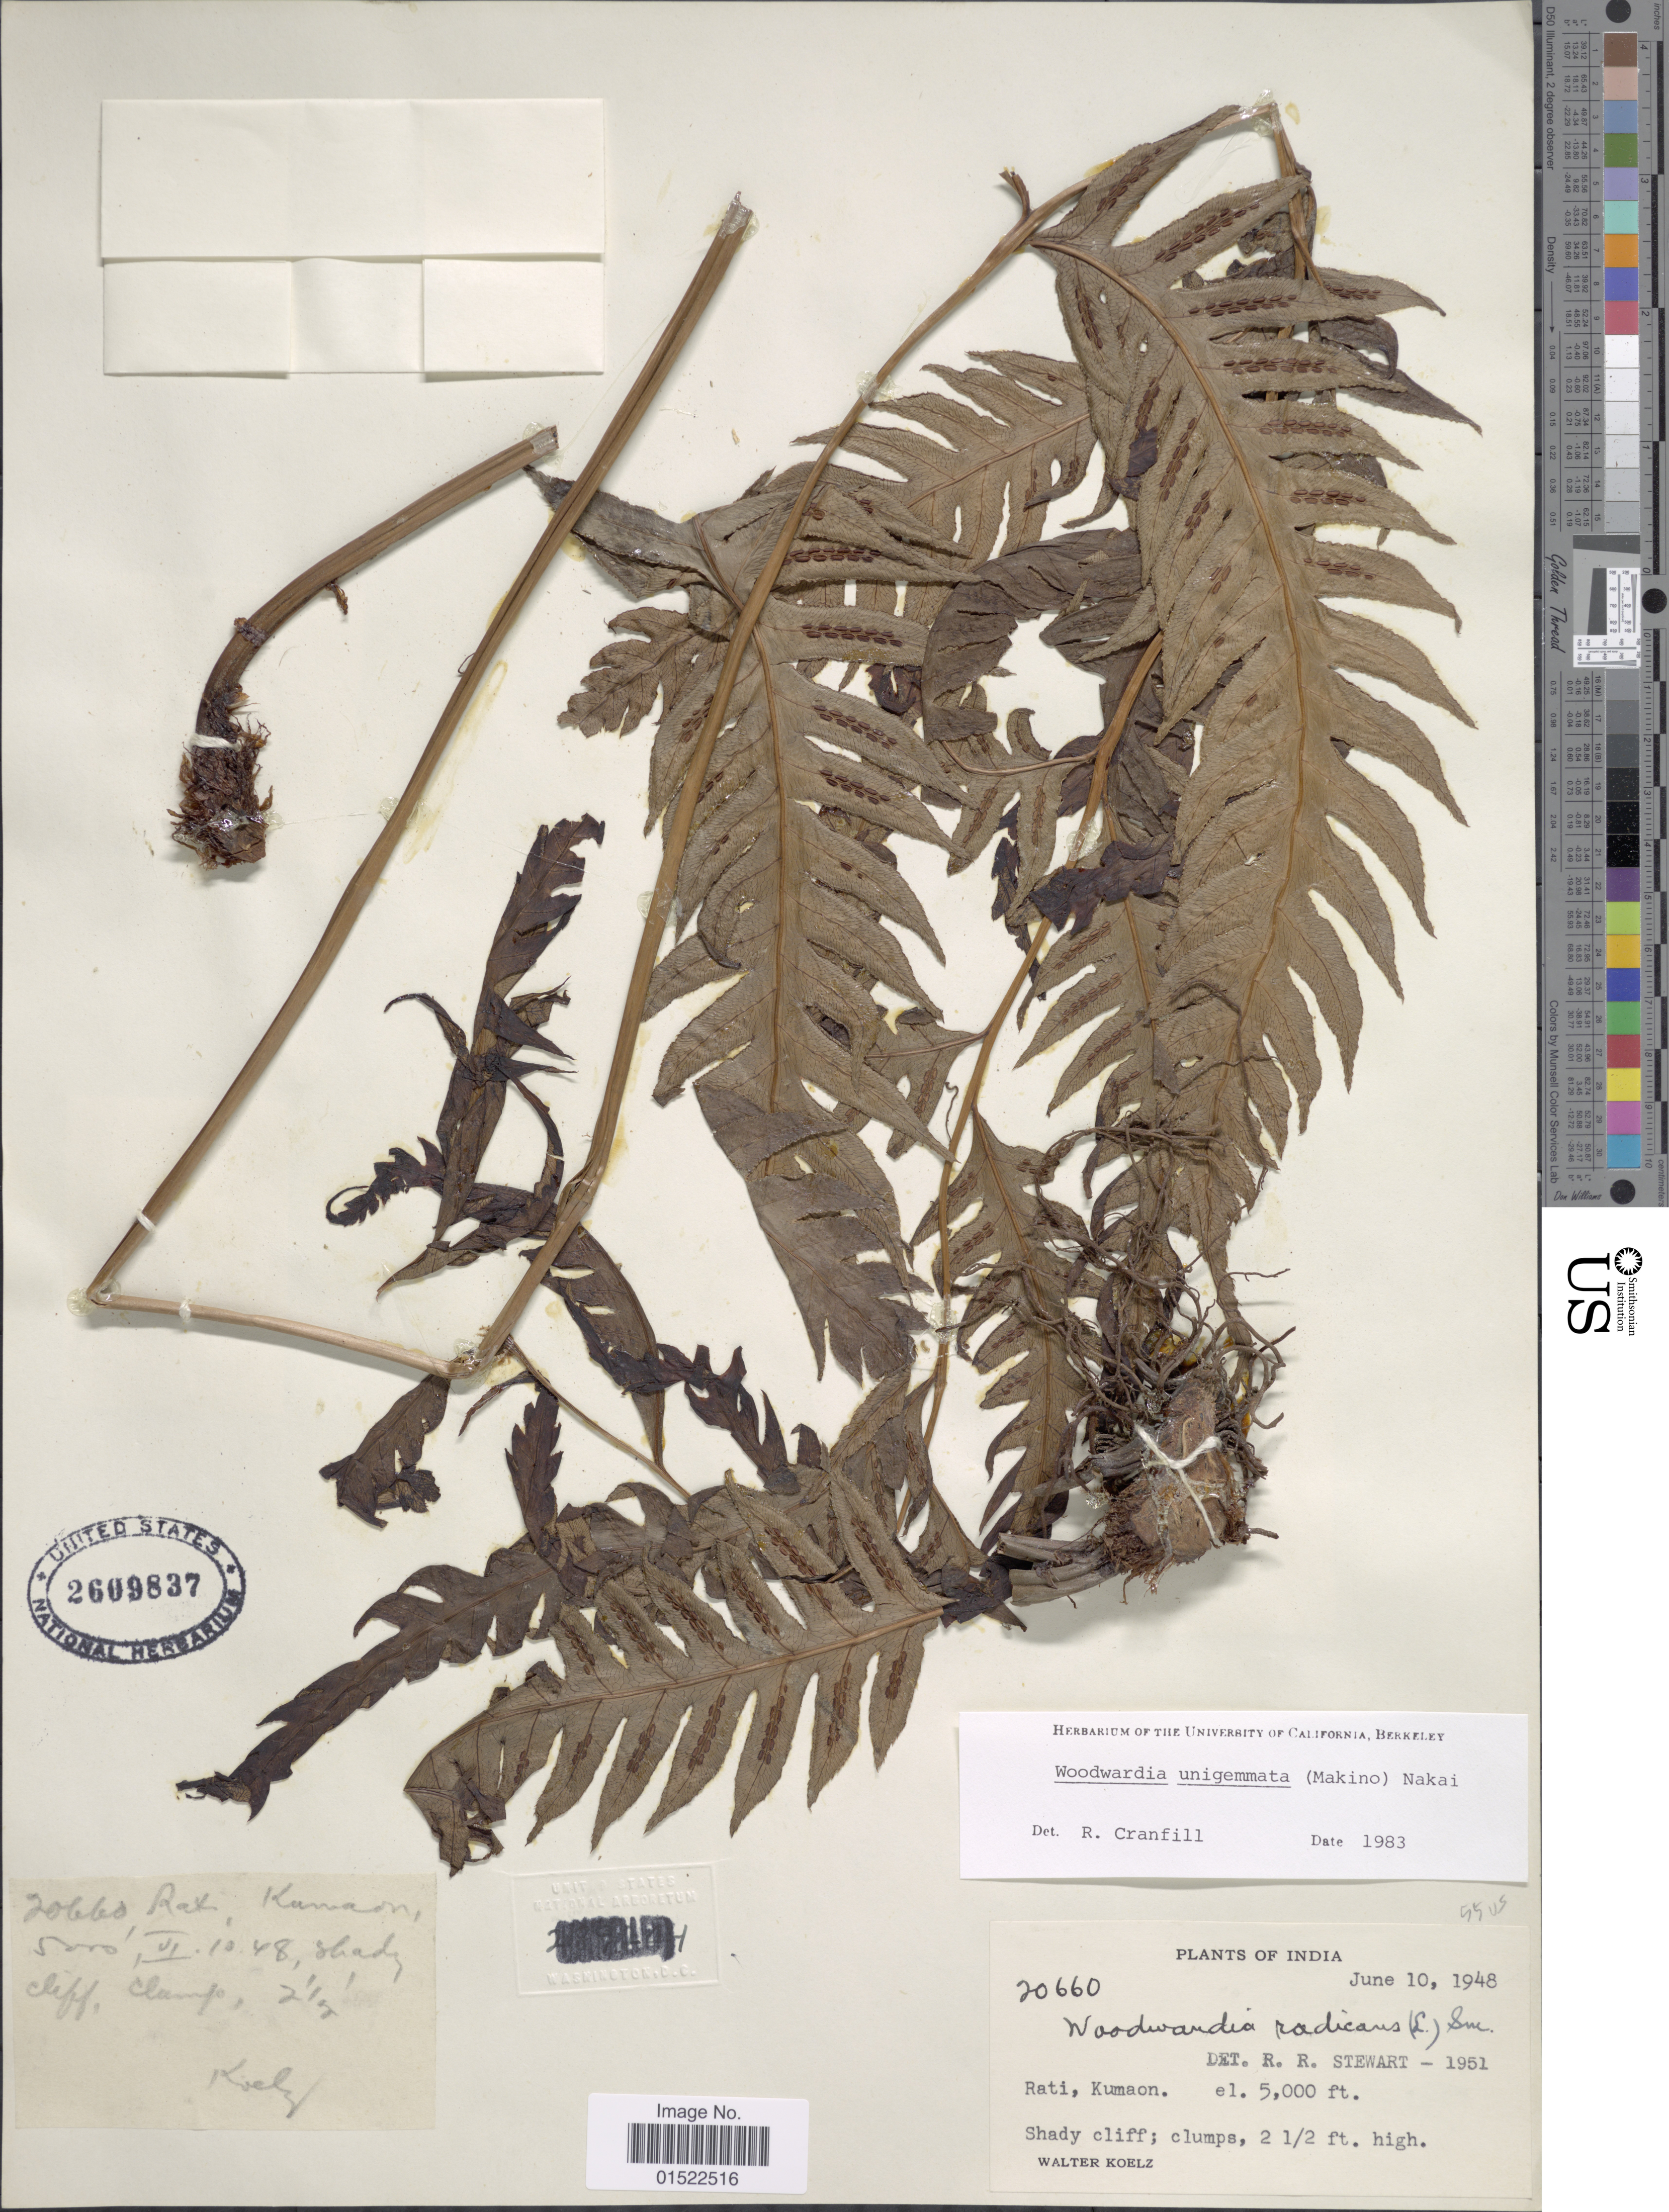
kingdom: Plantae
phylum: Tracheophyta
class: Polypodiopsida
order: Polypodiales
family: Blechnaceae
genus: Woodwardia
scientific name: Woodwardia unigemmata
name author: (Makino) Nakai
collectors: W. N. Koelz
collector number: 20660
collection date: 1948-06-10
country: India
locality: Rati, Kumaon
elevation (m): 1524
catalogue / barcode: US 2609837